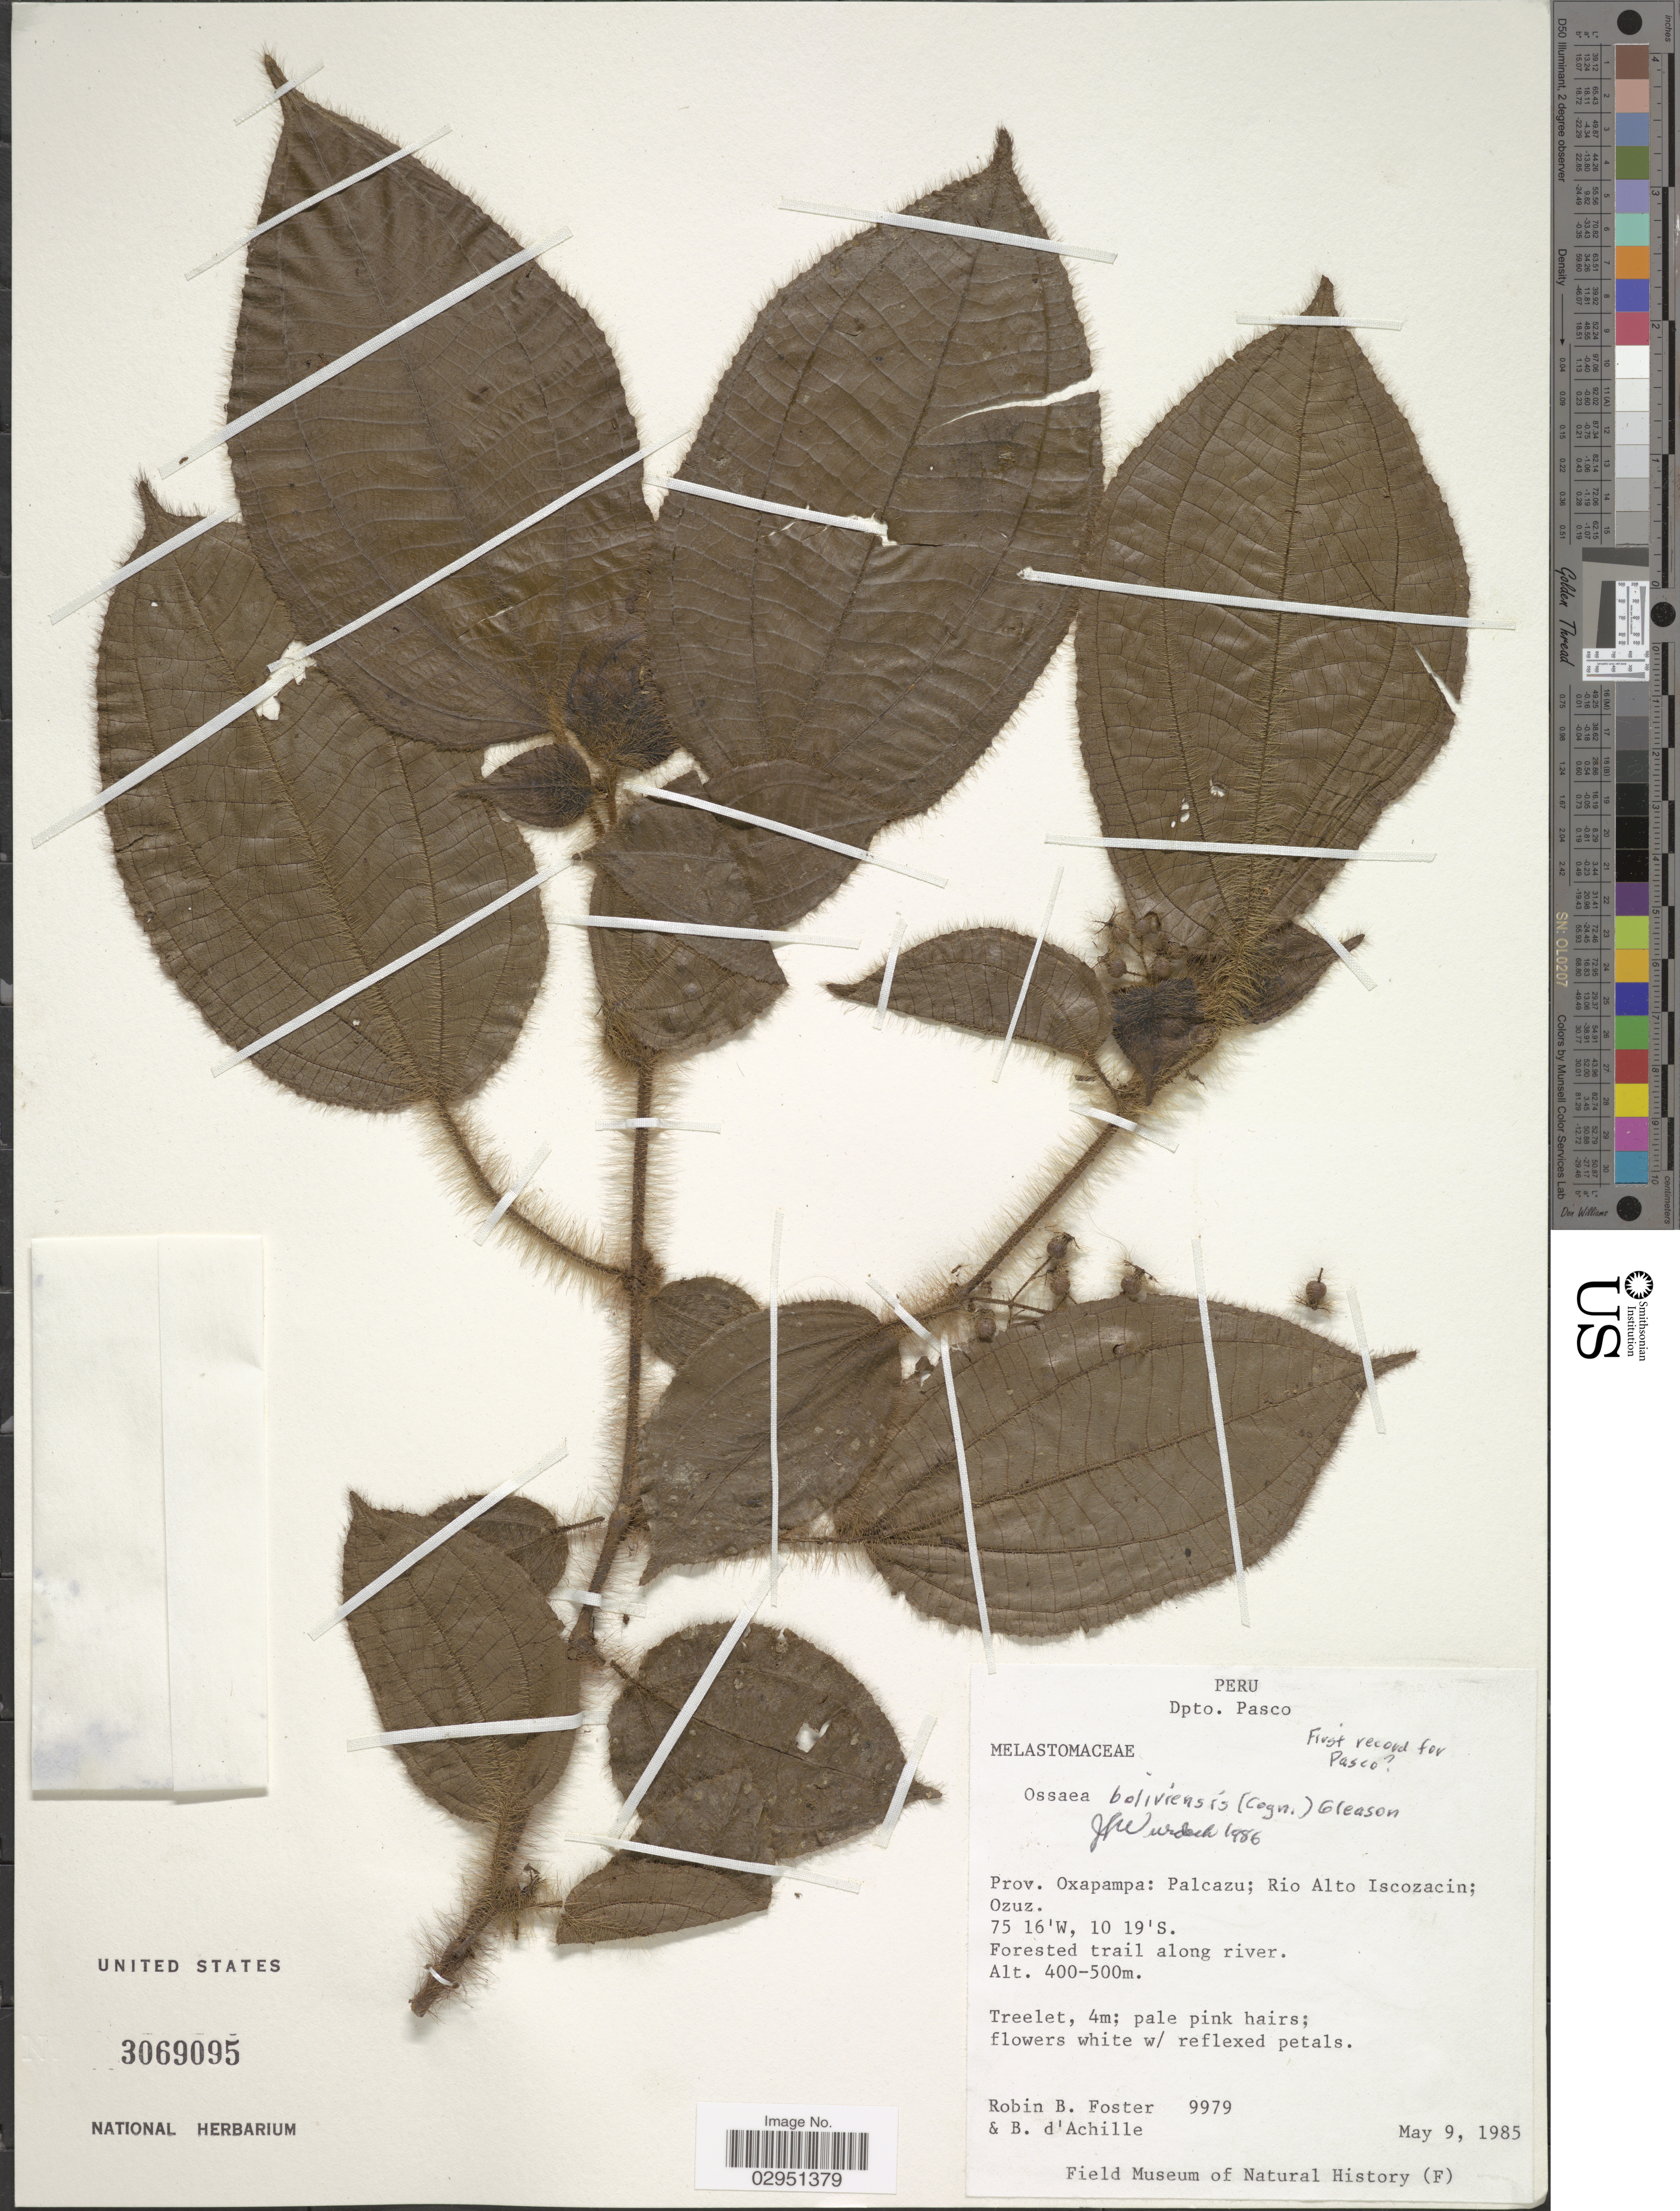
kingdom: Plantae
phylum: Tracheophyta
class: Magnoliopsida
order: Myrtales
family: Melastomataceae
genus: Ossaea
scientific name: Ossaea boliviensis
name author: (Cogn.) Gleason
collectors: R. B. Foster & B. d'Achille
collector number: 9979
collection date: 1985-05-09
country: Peru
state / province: Pasco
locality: Dpto. Pasco, Prov. Oxapampa: Palcazu; Rio Alto Iscozacin; Ozuz.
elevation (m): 400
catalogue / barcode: US 3069095